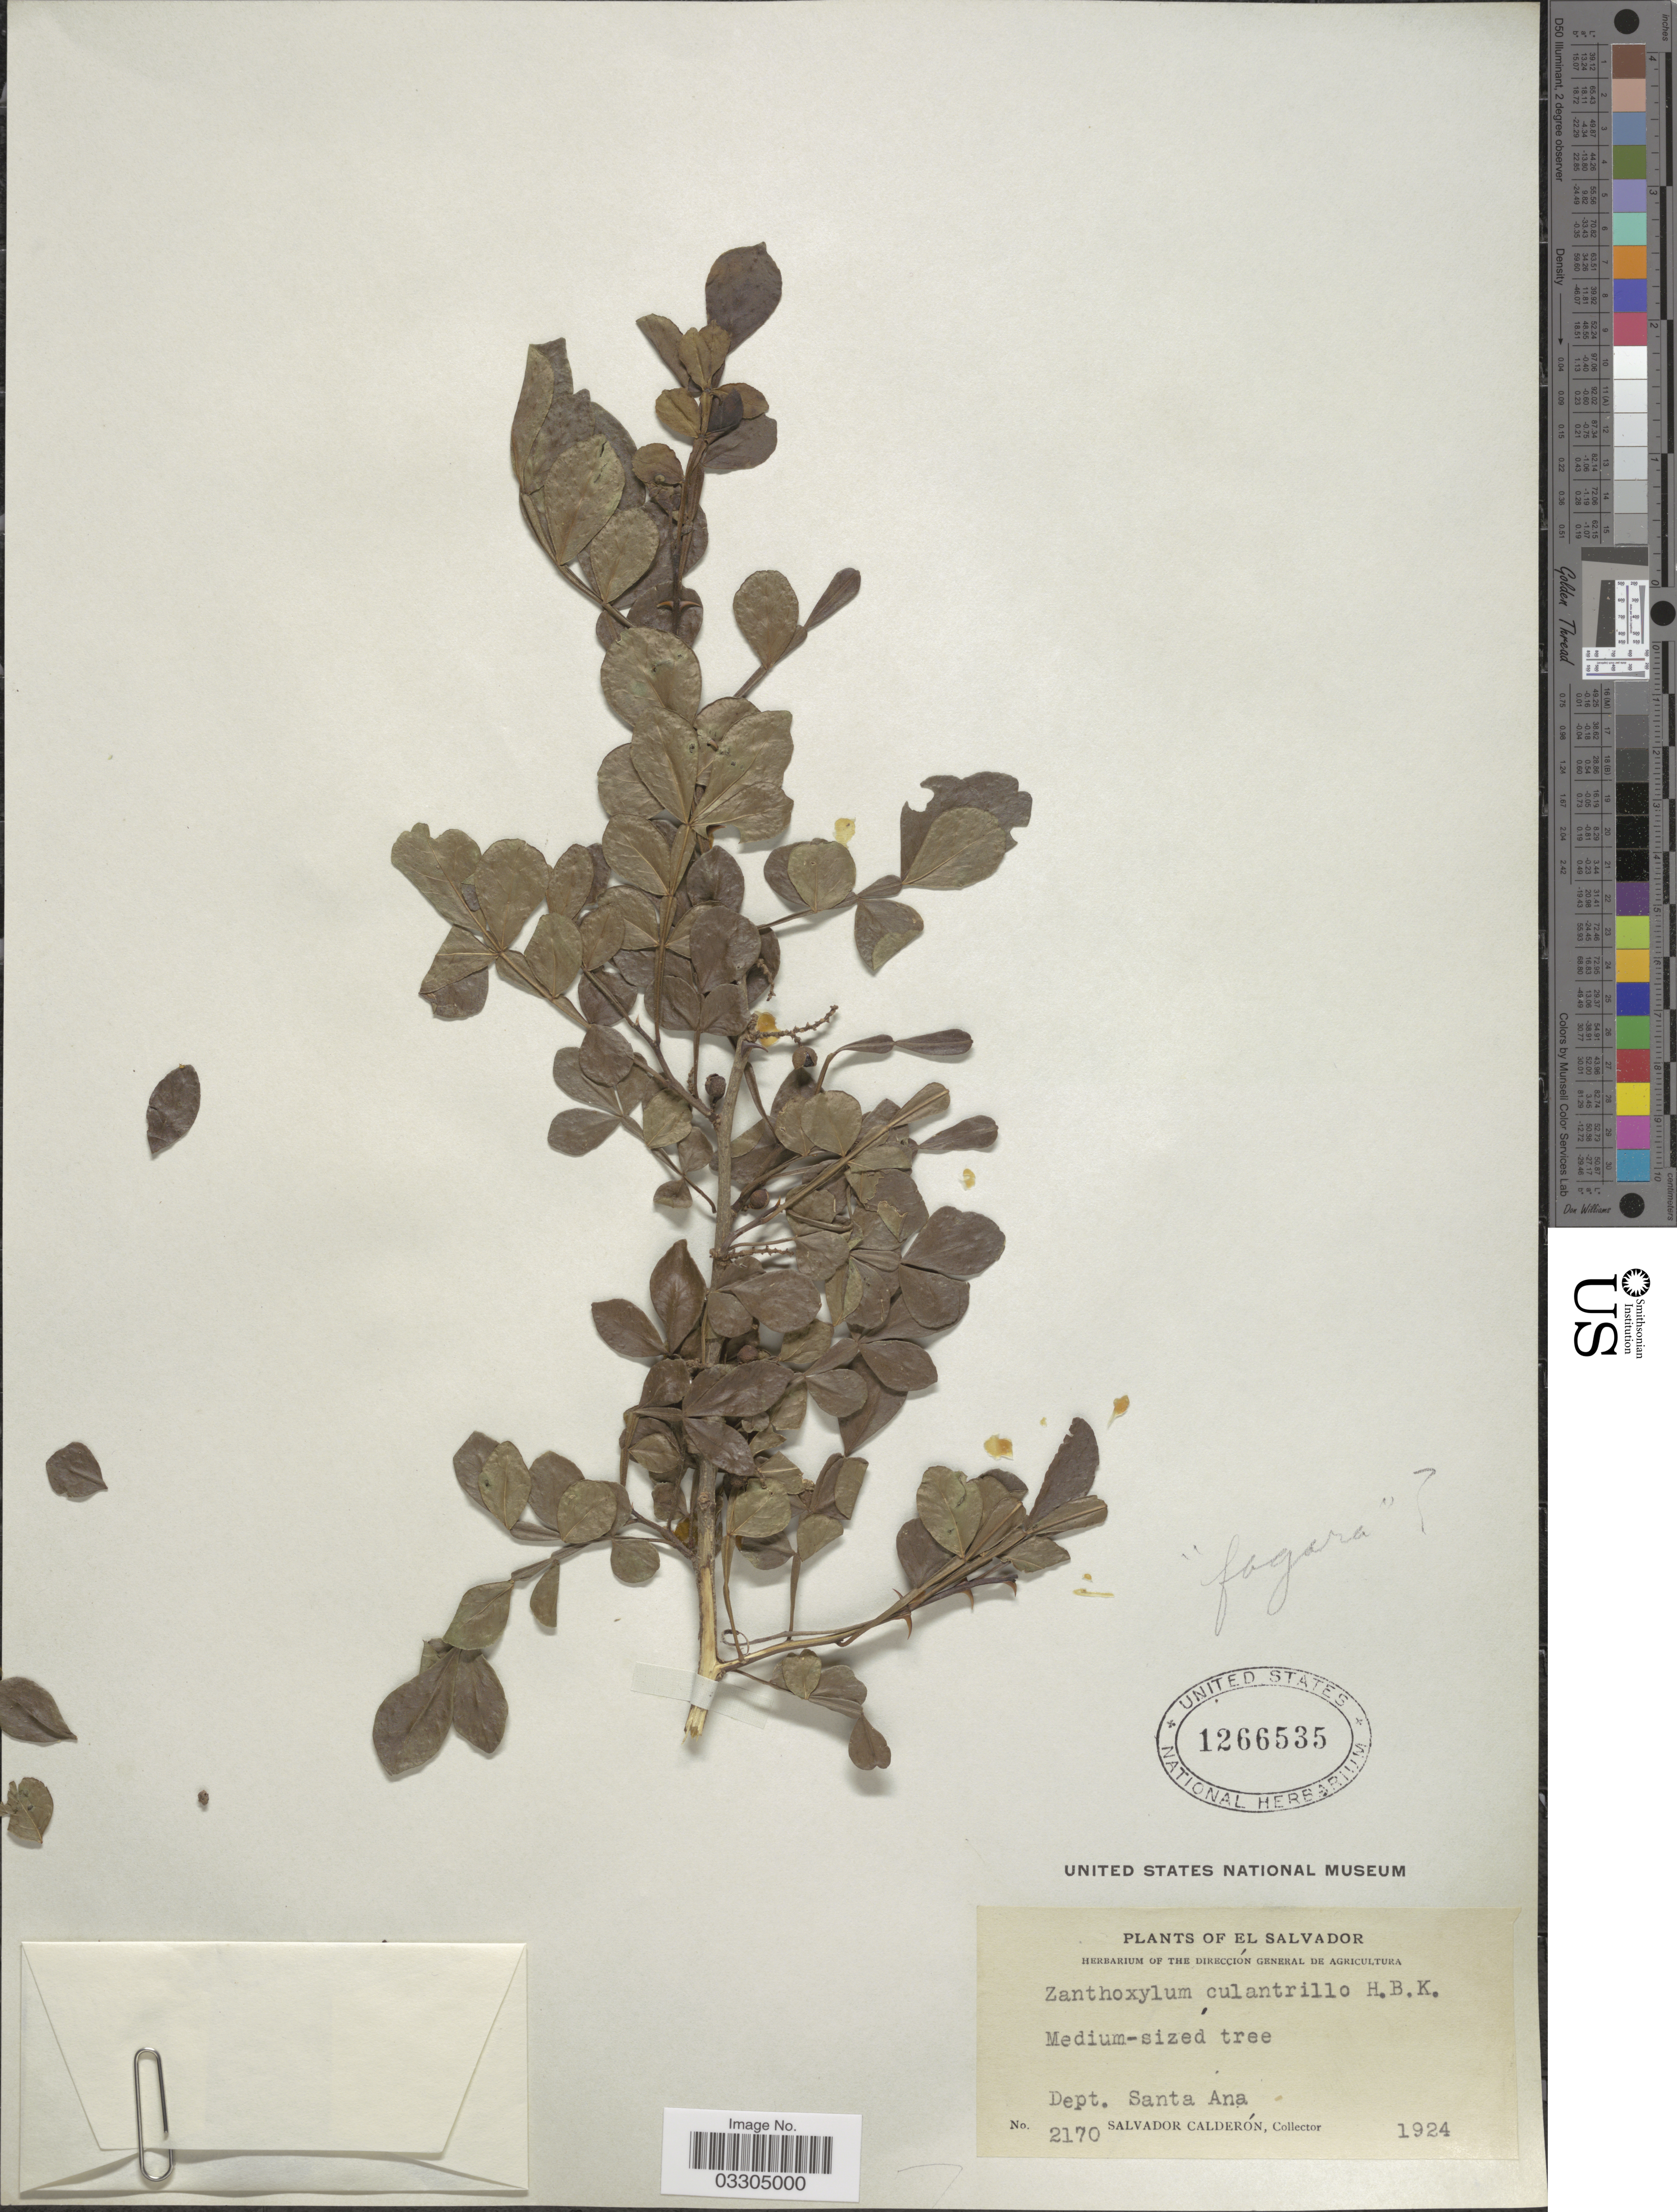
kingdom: Plantae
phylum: Tracheophyta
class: Magnoliopsida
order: Sapindales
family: Rutaceae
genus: Zanthoxylum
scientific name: Zanthoxylum culantrillo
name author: Kunth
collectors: S. Calderón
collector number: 2170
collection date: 1924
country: El Salvador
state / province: Santa Ana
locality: Dept. Santa Ana.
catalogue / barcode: US 1266535